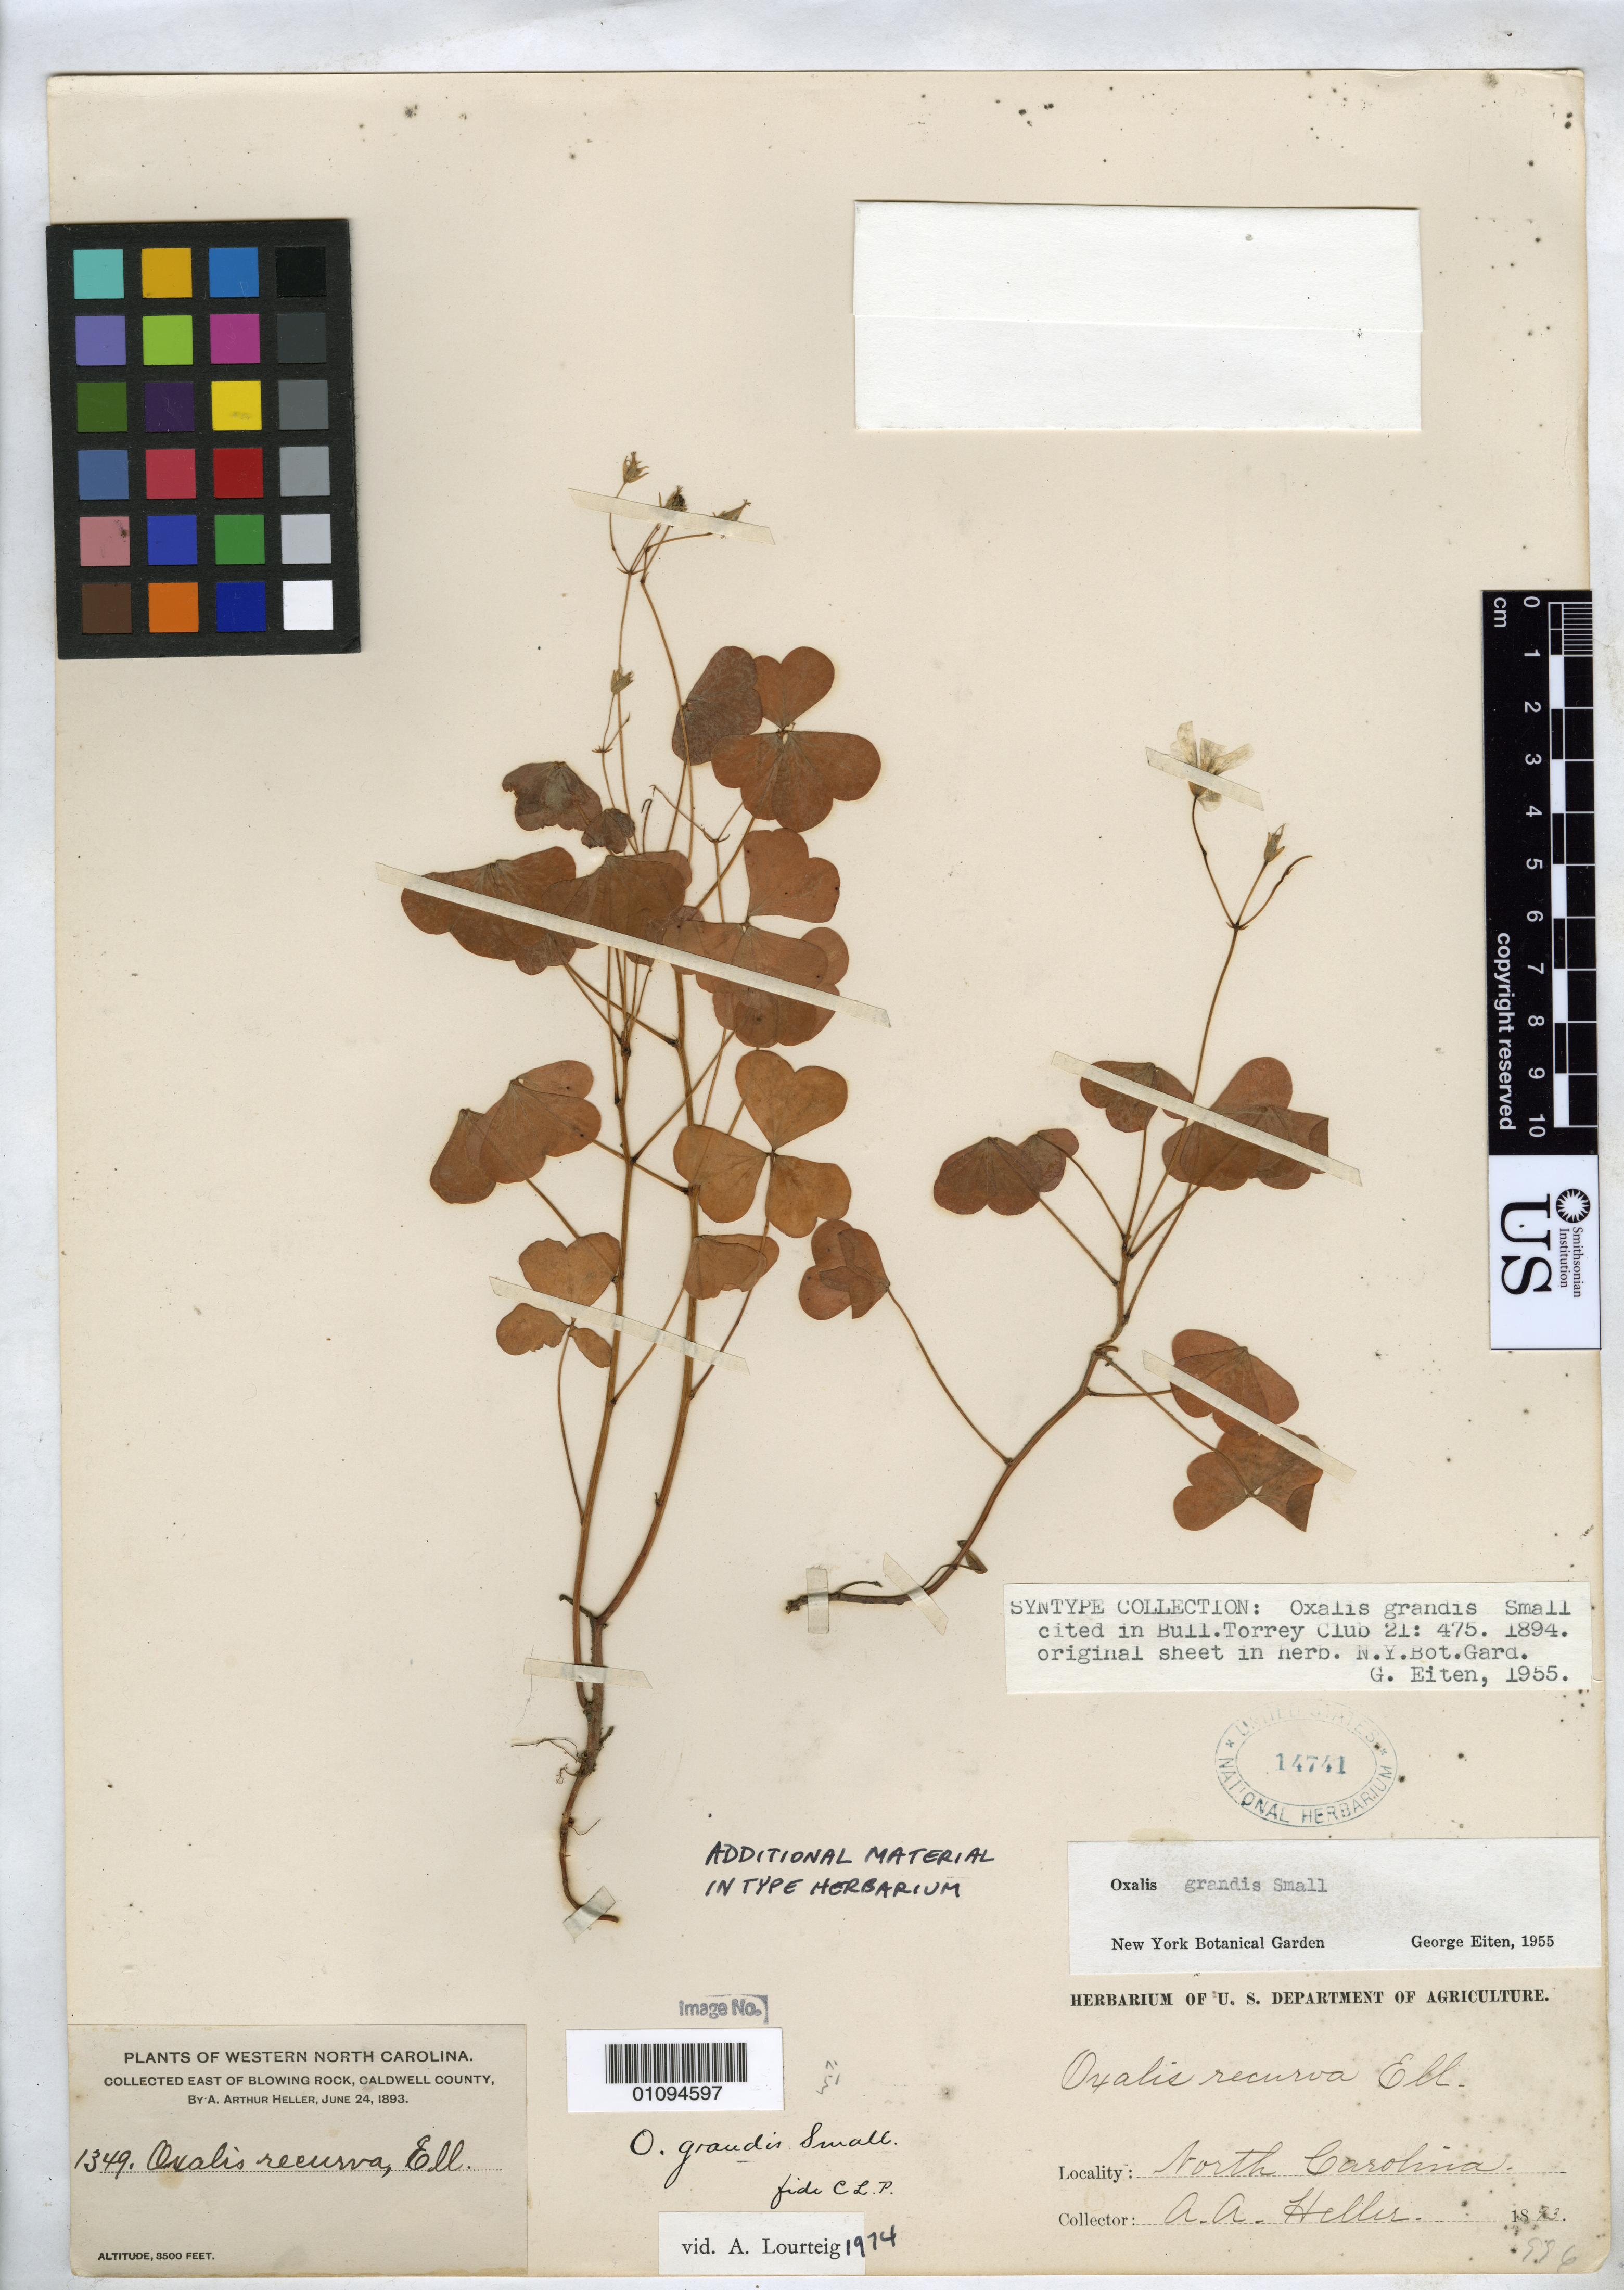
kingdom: Plantae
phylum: Tracheophyta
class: Magnoliopsida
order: Oxalidales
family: Oxalidaceae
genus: Oxalis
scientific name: Oxalis grandis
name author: Small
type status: Syntype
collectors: A. A. Heller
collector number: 1349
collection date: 1893-06-24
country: United States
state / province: North Carolina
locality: Western North Carolina, East of Blowing Rock.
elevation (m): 1067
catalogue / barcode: US 14741